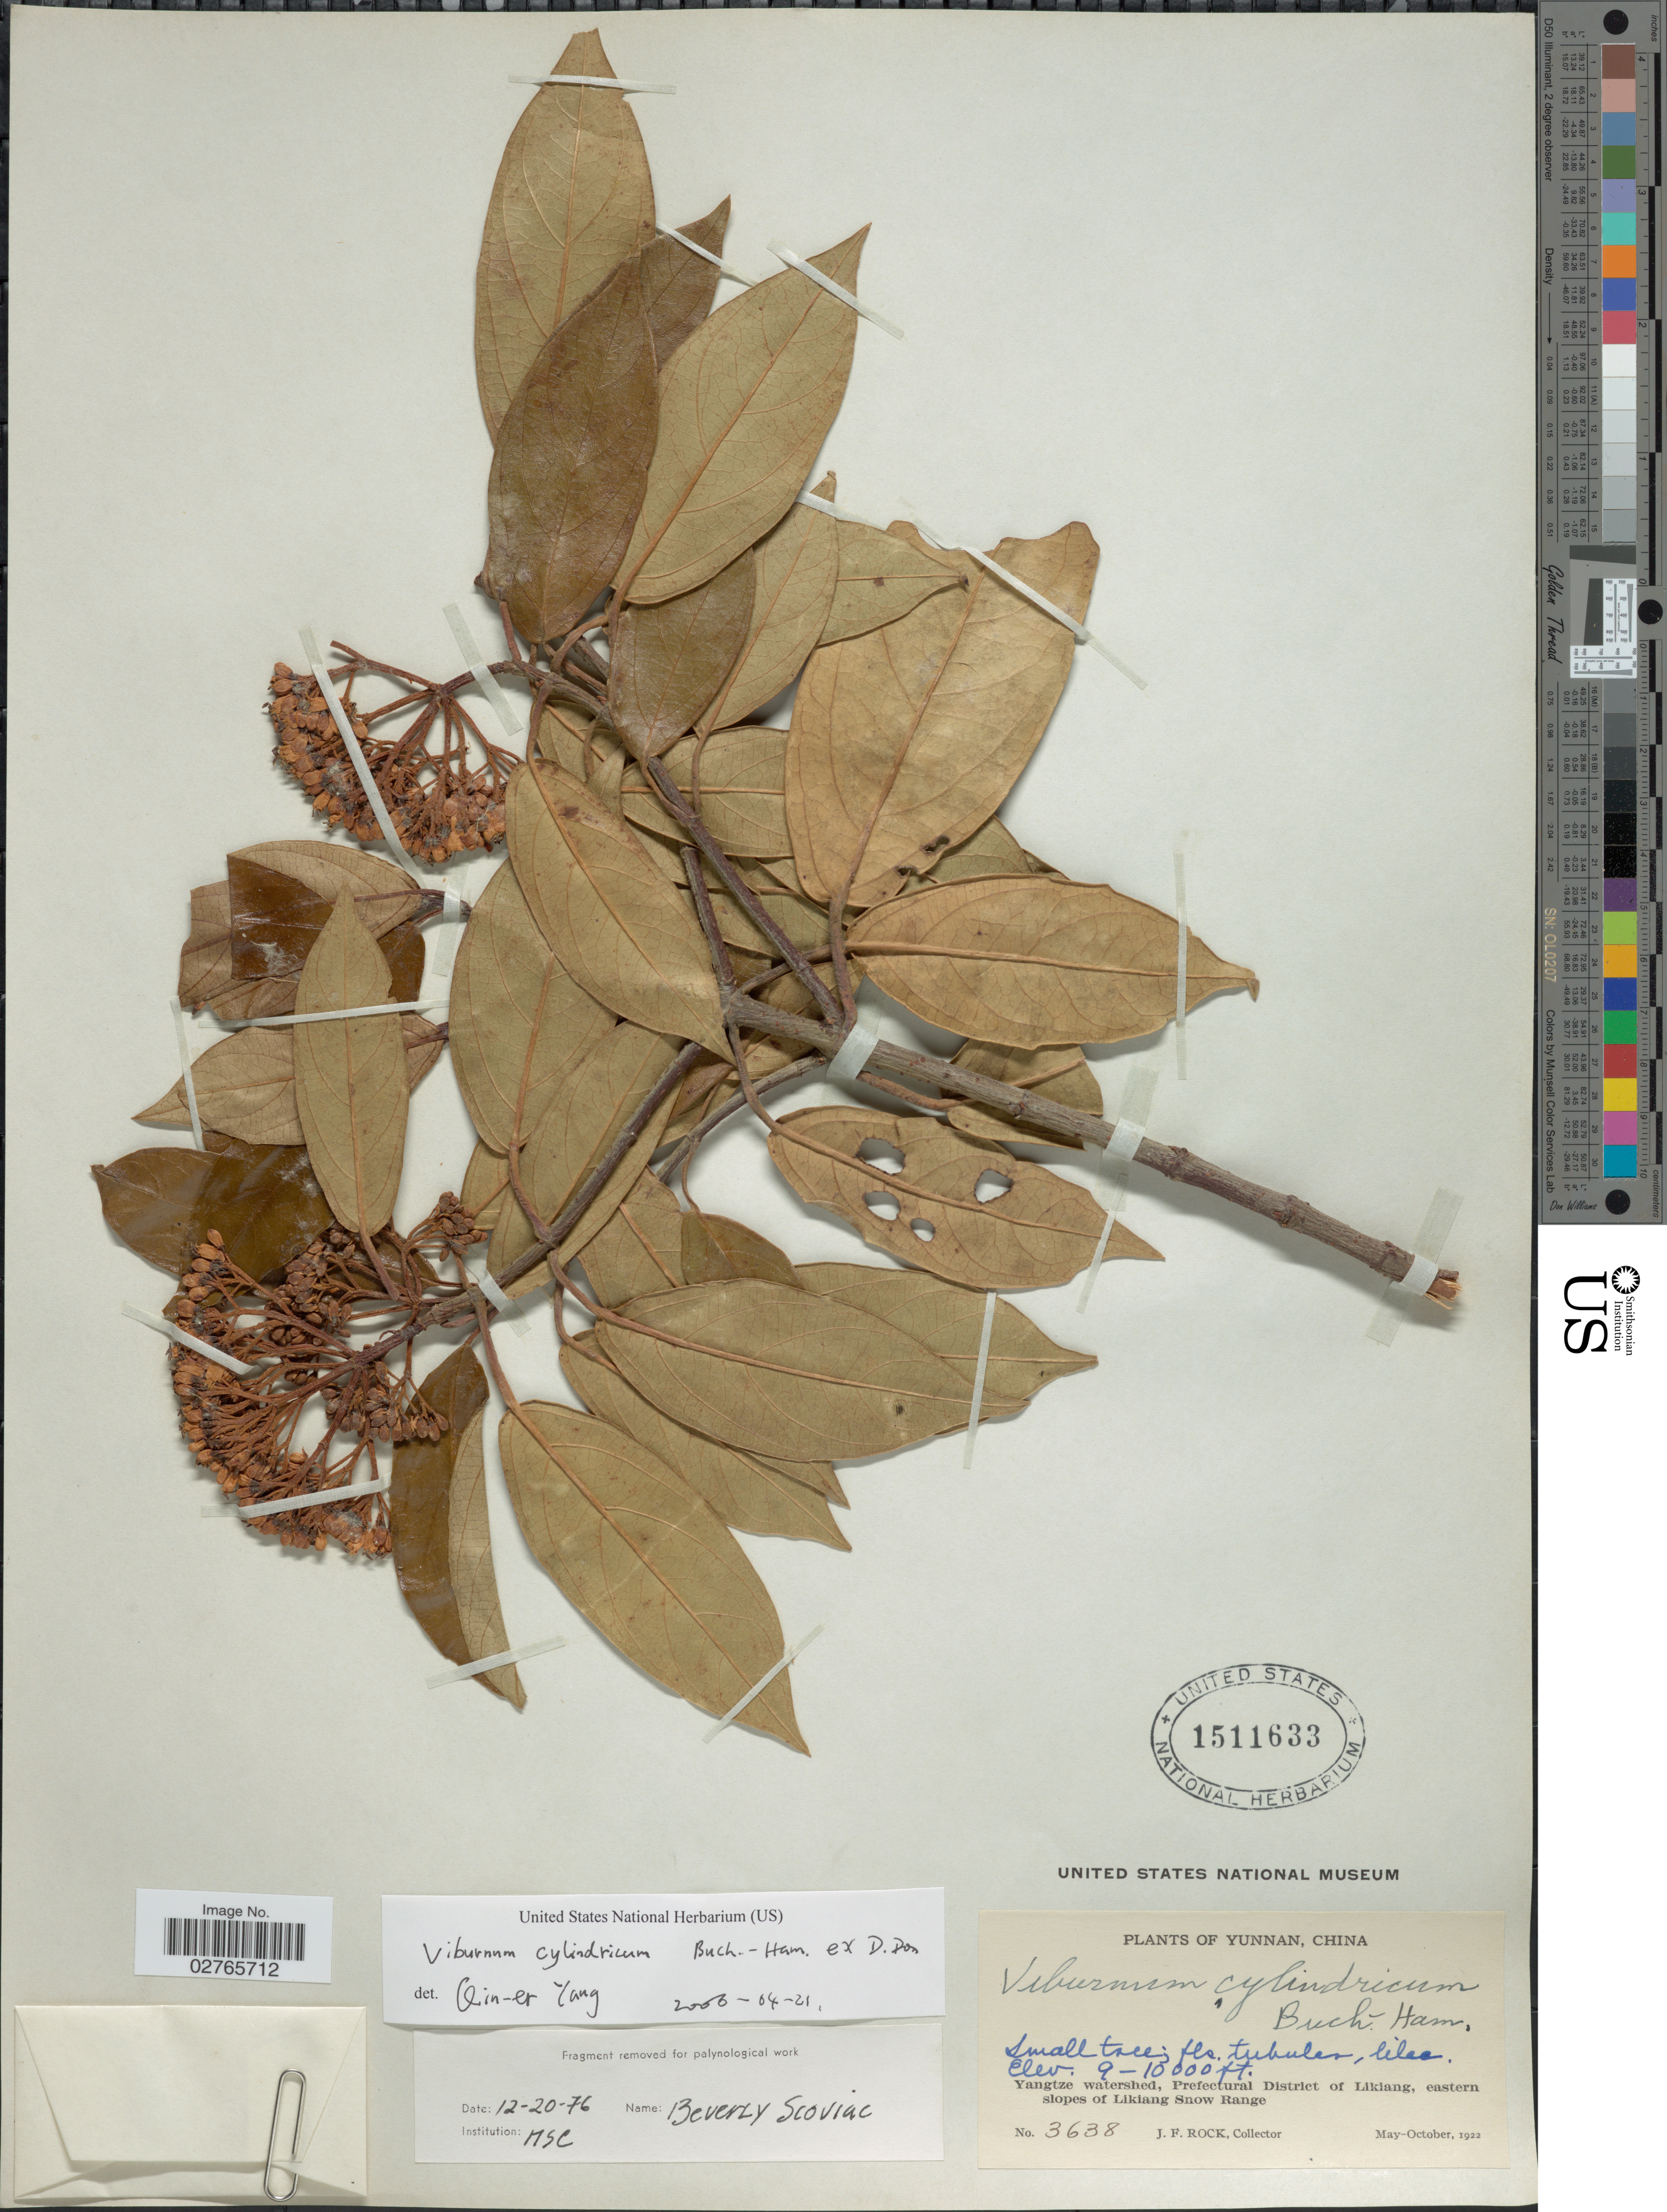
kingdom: Plantae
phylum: Tracheophyta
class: Magnoliopsida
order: Dipsacales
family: Viburnaceae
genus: Viburnum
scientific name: Viburnum cylindricum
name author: Buch.-Ham.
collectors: J. Rock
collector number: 3638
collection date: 1922-05/1922-10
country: China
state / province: Yunnan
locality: Yangtze watershed, Prefectural District of Likiang, eastern slopes of Likiang Snow Range.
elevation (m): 2743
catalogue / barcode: US 1511633